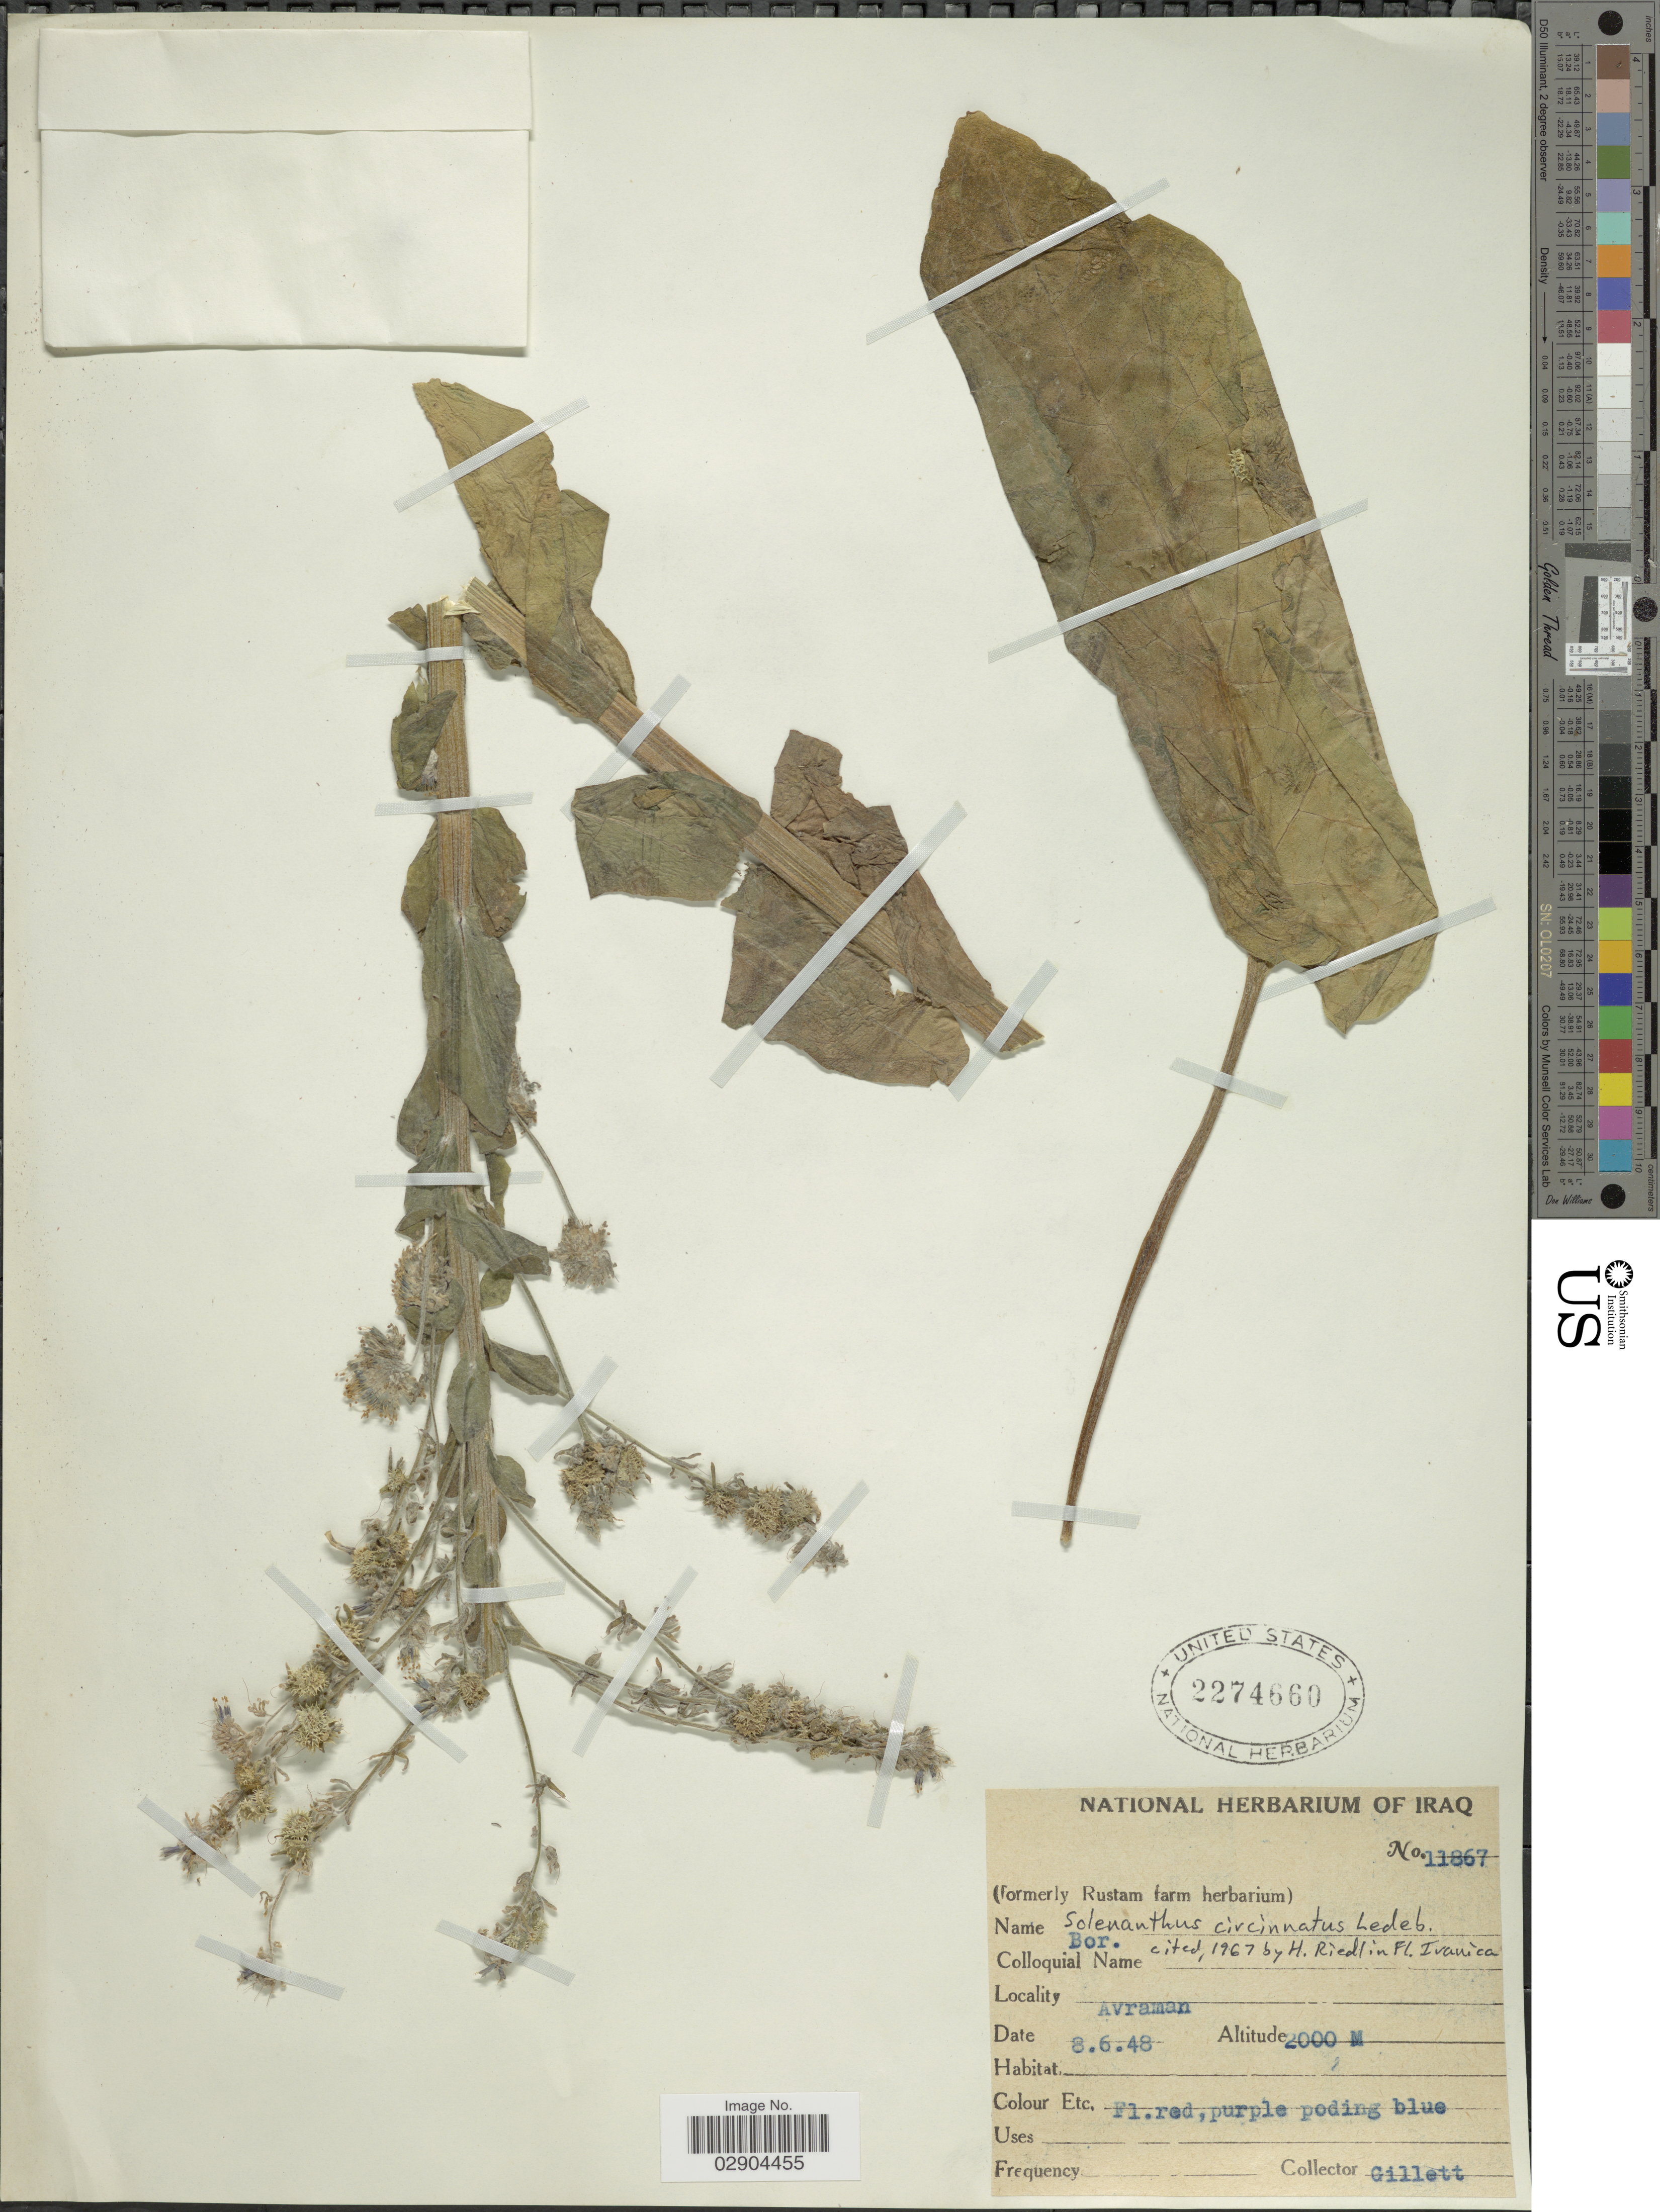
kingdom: Plantae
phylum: Tracheophyta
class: Magnoliopsida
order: Boraginales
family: Boraginaceae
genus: Solenanthus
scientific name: Solenanthus circinatus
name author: Ledeb.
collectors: Gillett, --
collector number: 11867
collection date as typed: Transcribed d/m/y: 8/6/48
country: Iraq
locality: Avraman.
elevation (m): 2000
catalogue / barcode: US 2274660